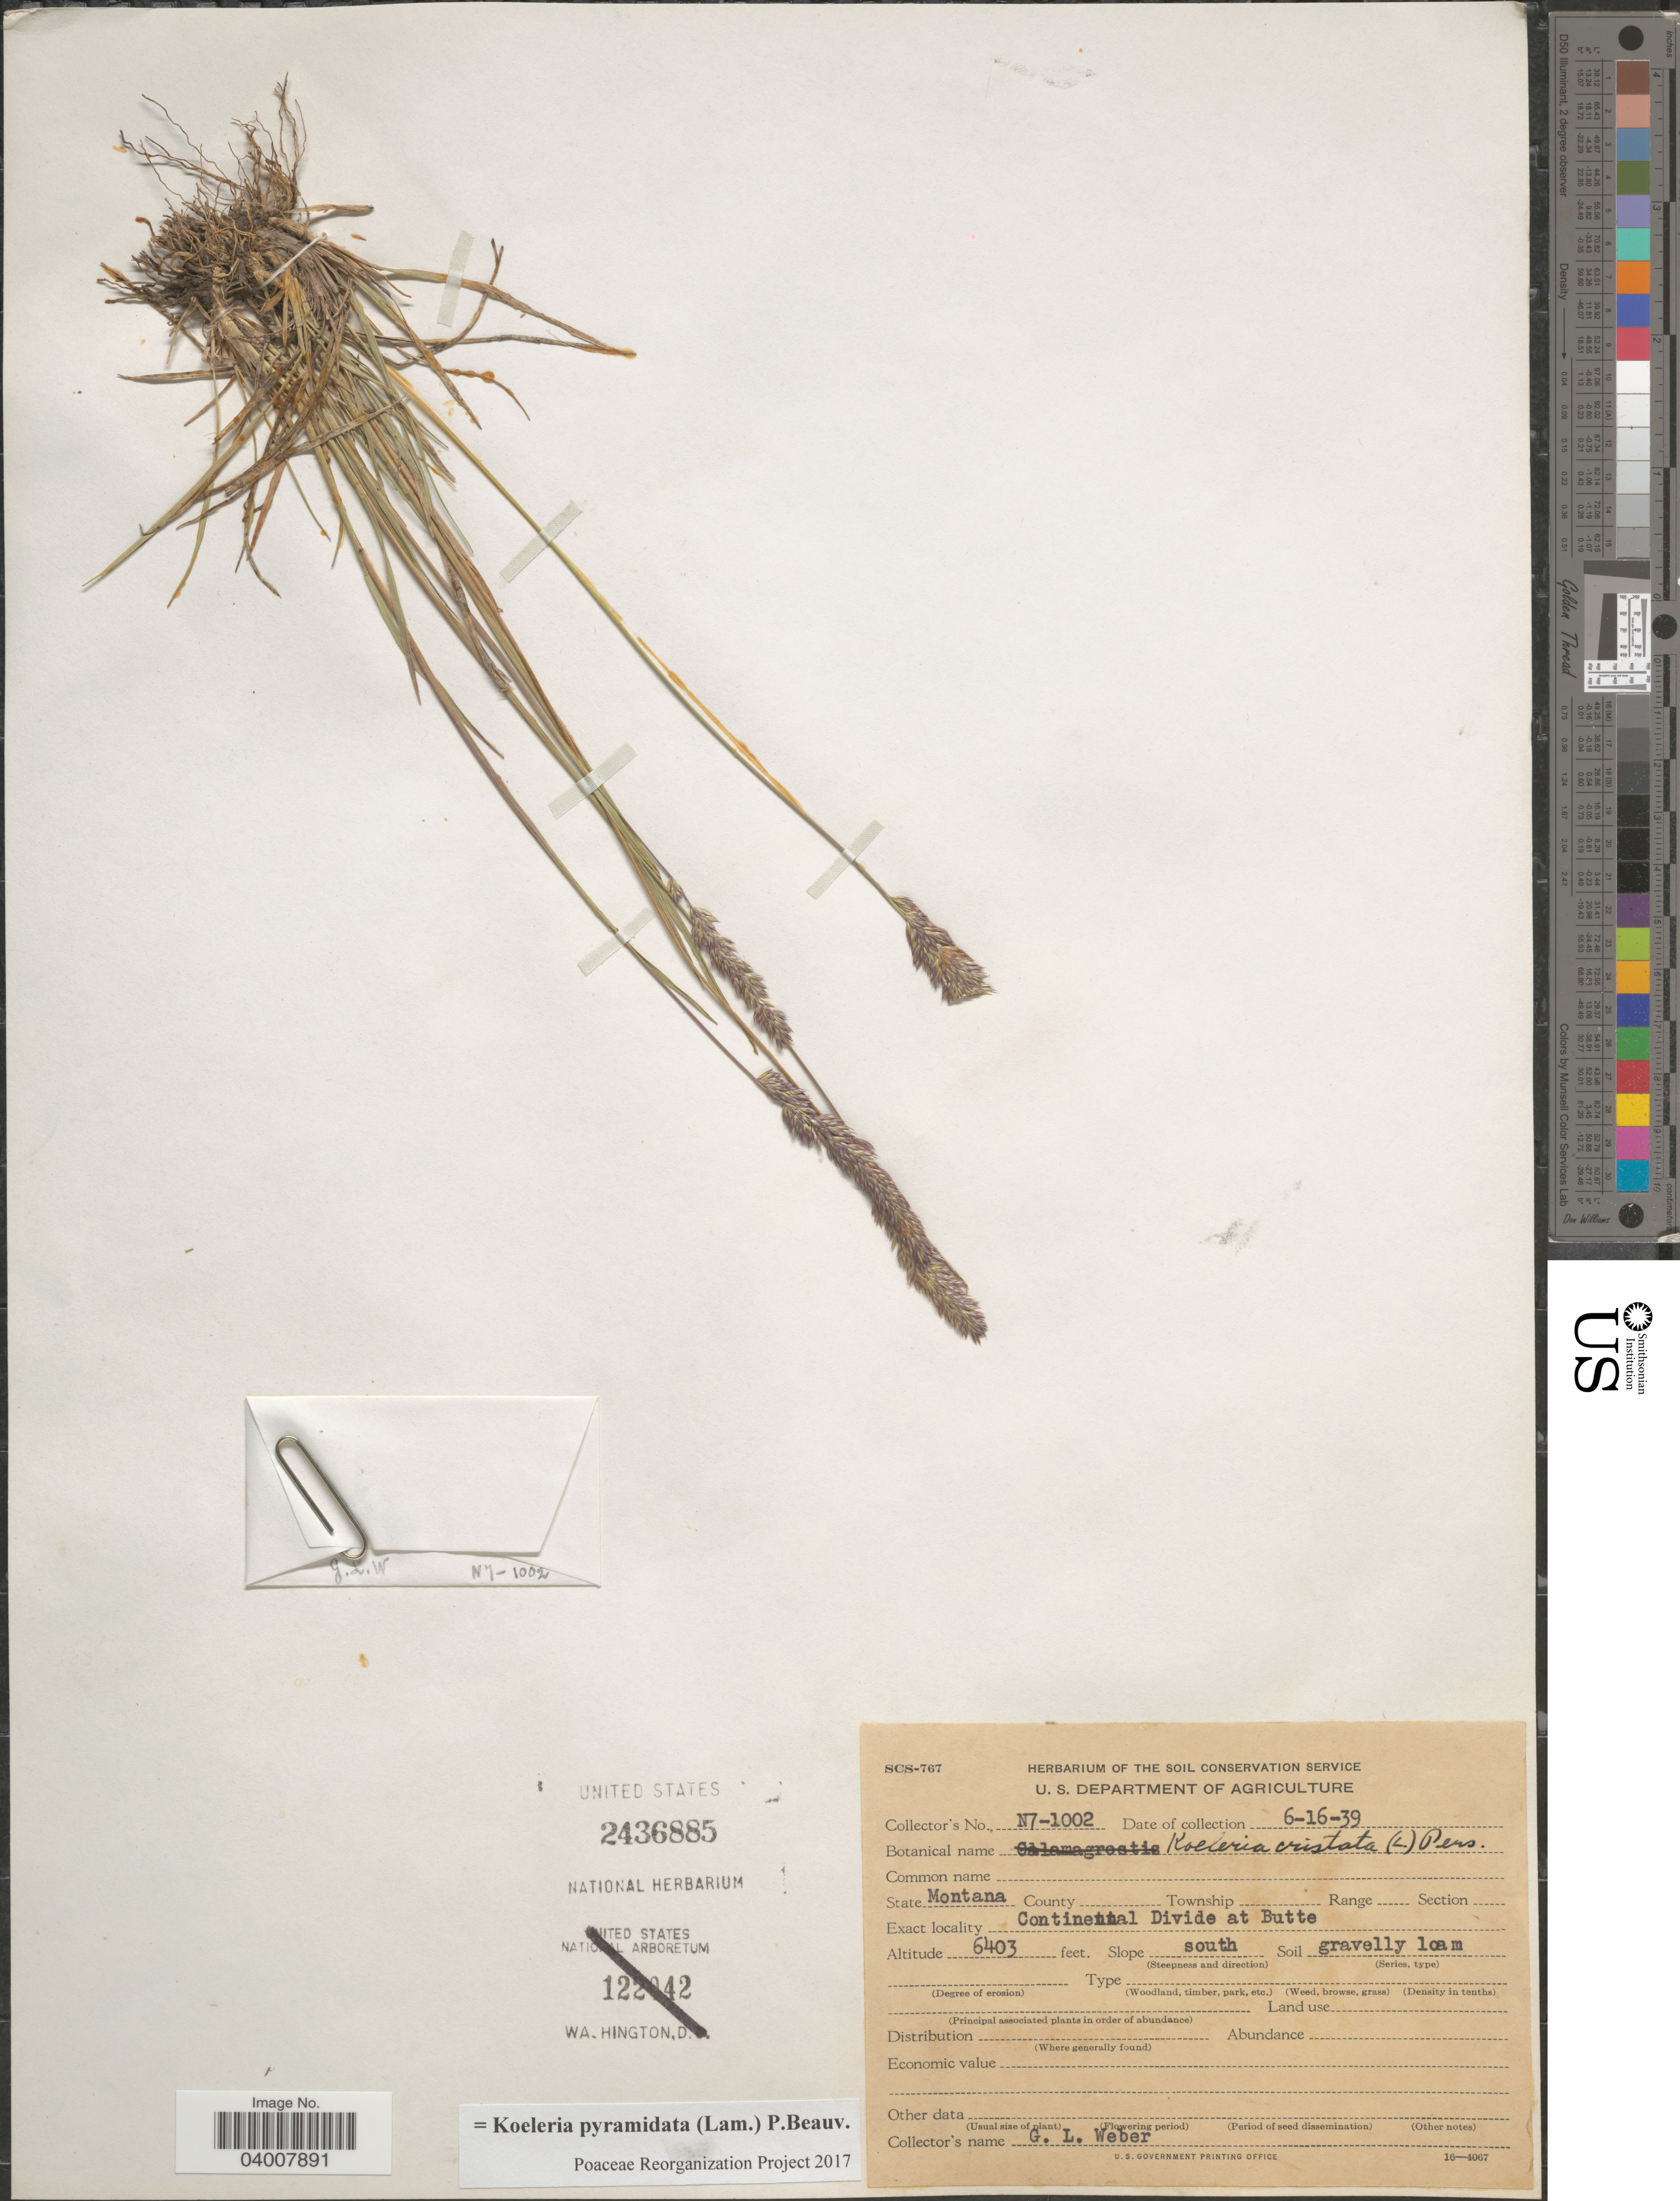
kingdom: Plantae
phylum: Tracheophyta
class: Liliopsida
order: Poales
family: Poaceae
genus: Koeleria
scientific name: Koeleria pyramidata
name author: (Lam.) P. Beauv.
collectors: G. Weber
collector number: N7-1002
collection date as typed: Transcribed d/m/y: 16/6/39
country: United States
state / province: Montana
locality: Continental Divide at Butte. Slope south.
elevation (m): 1952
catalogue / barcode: US 2436885